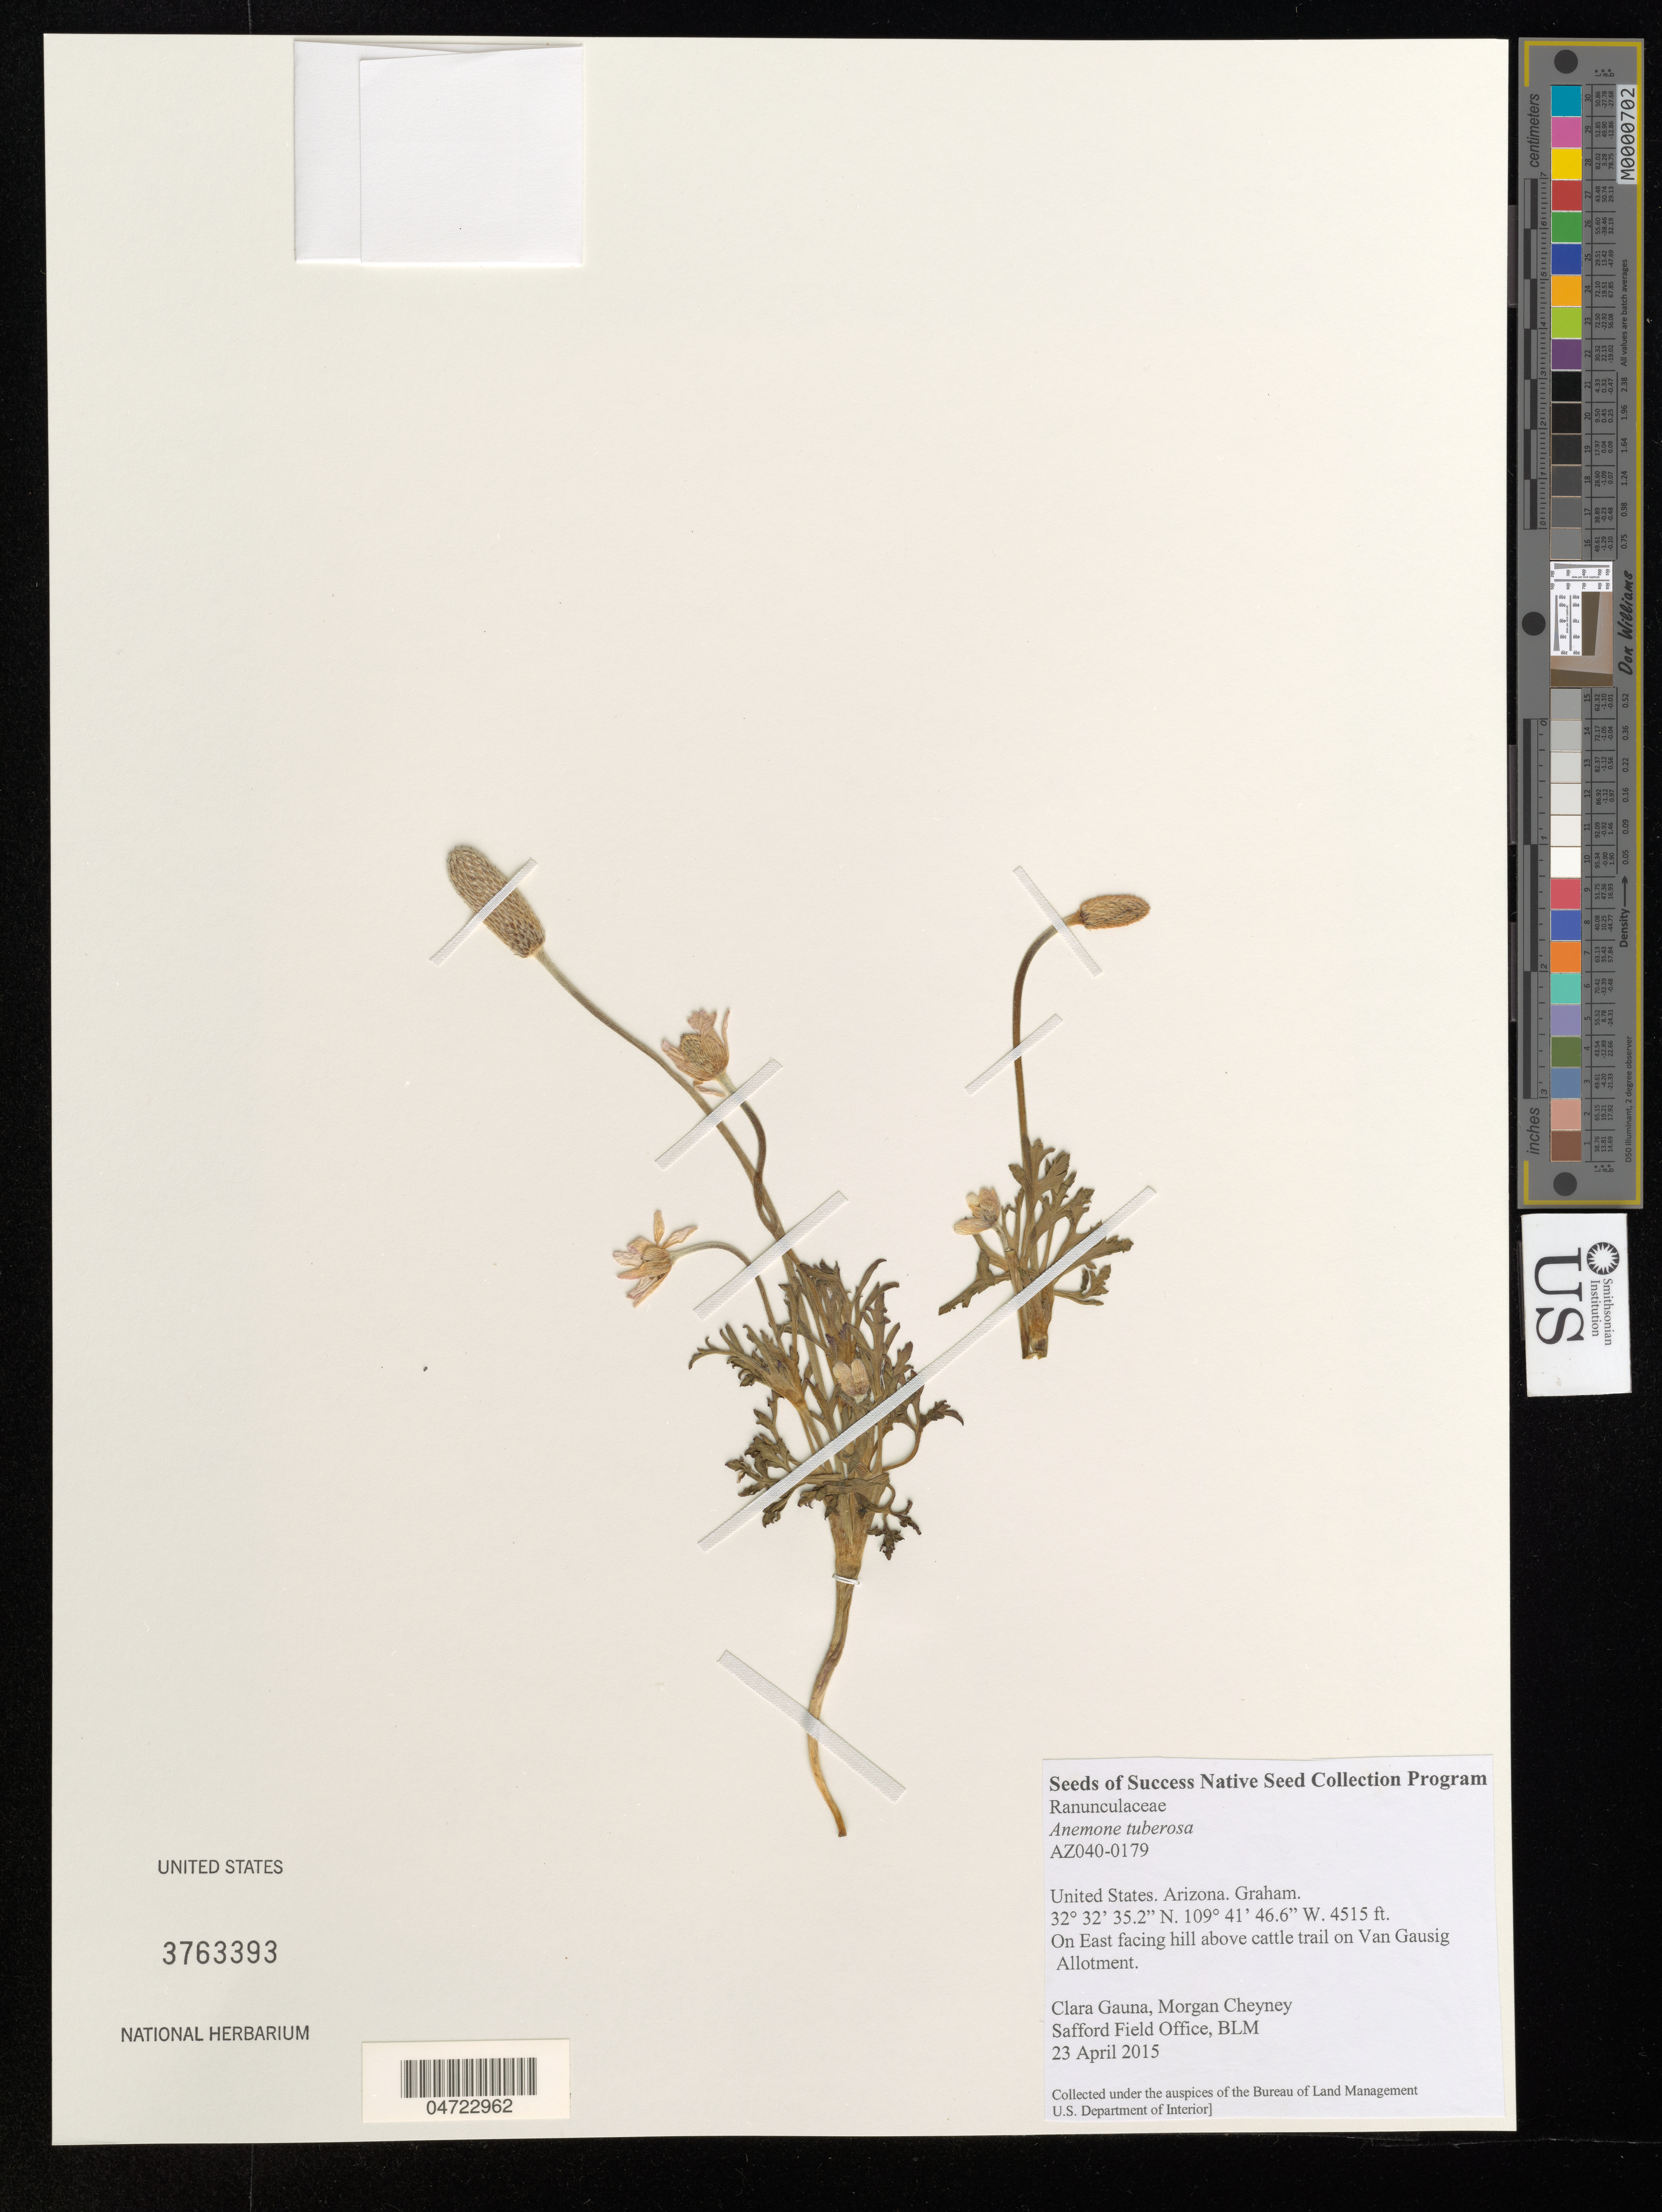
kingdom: Plantae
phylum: Tracheophyta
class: Magnoliopsida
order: Ranunculales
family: Ranunculaceae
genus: Anemone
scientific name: Anemone tuberosa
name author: Rydb.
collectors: C. Gauna & M. Cheyney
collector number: AZ040-0179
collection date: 2015-04-23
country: United States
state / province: Arizona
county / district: Graham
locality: Graham. On East facing hill above cattle trail on Van Gausig Allotment.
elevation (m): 1376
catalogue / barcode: US 3763393